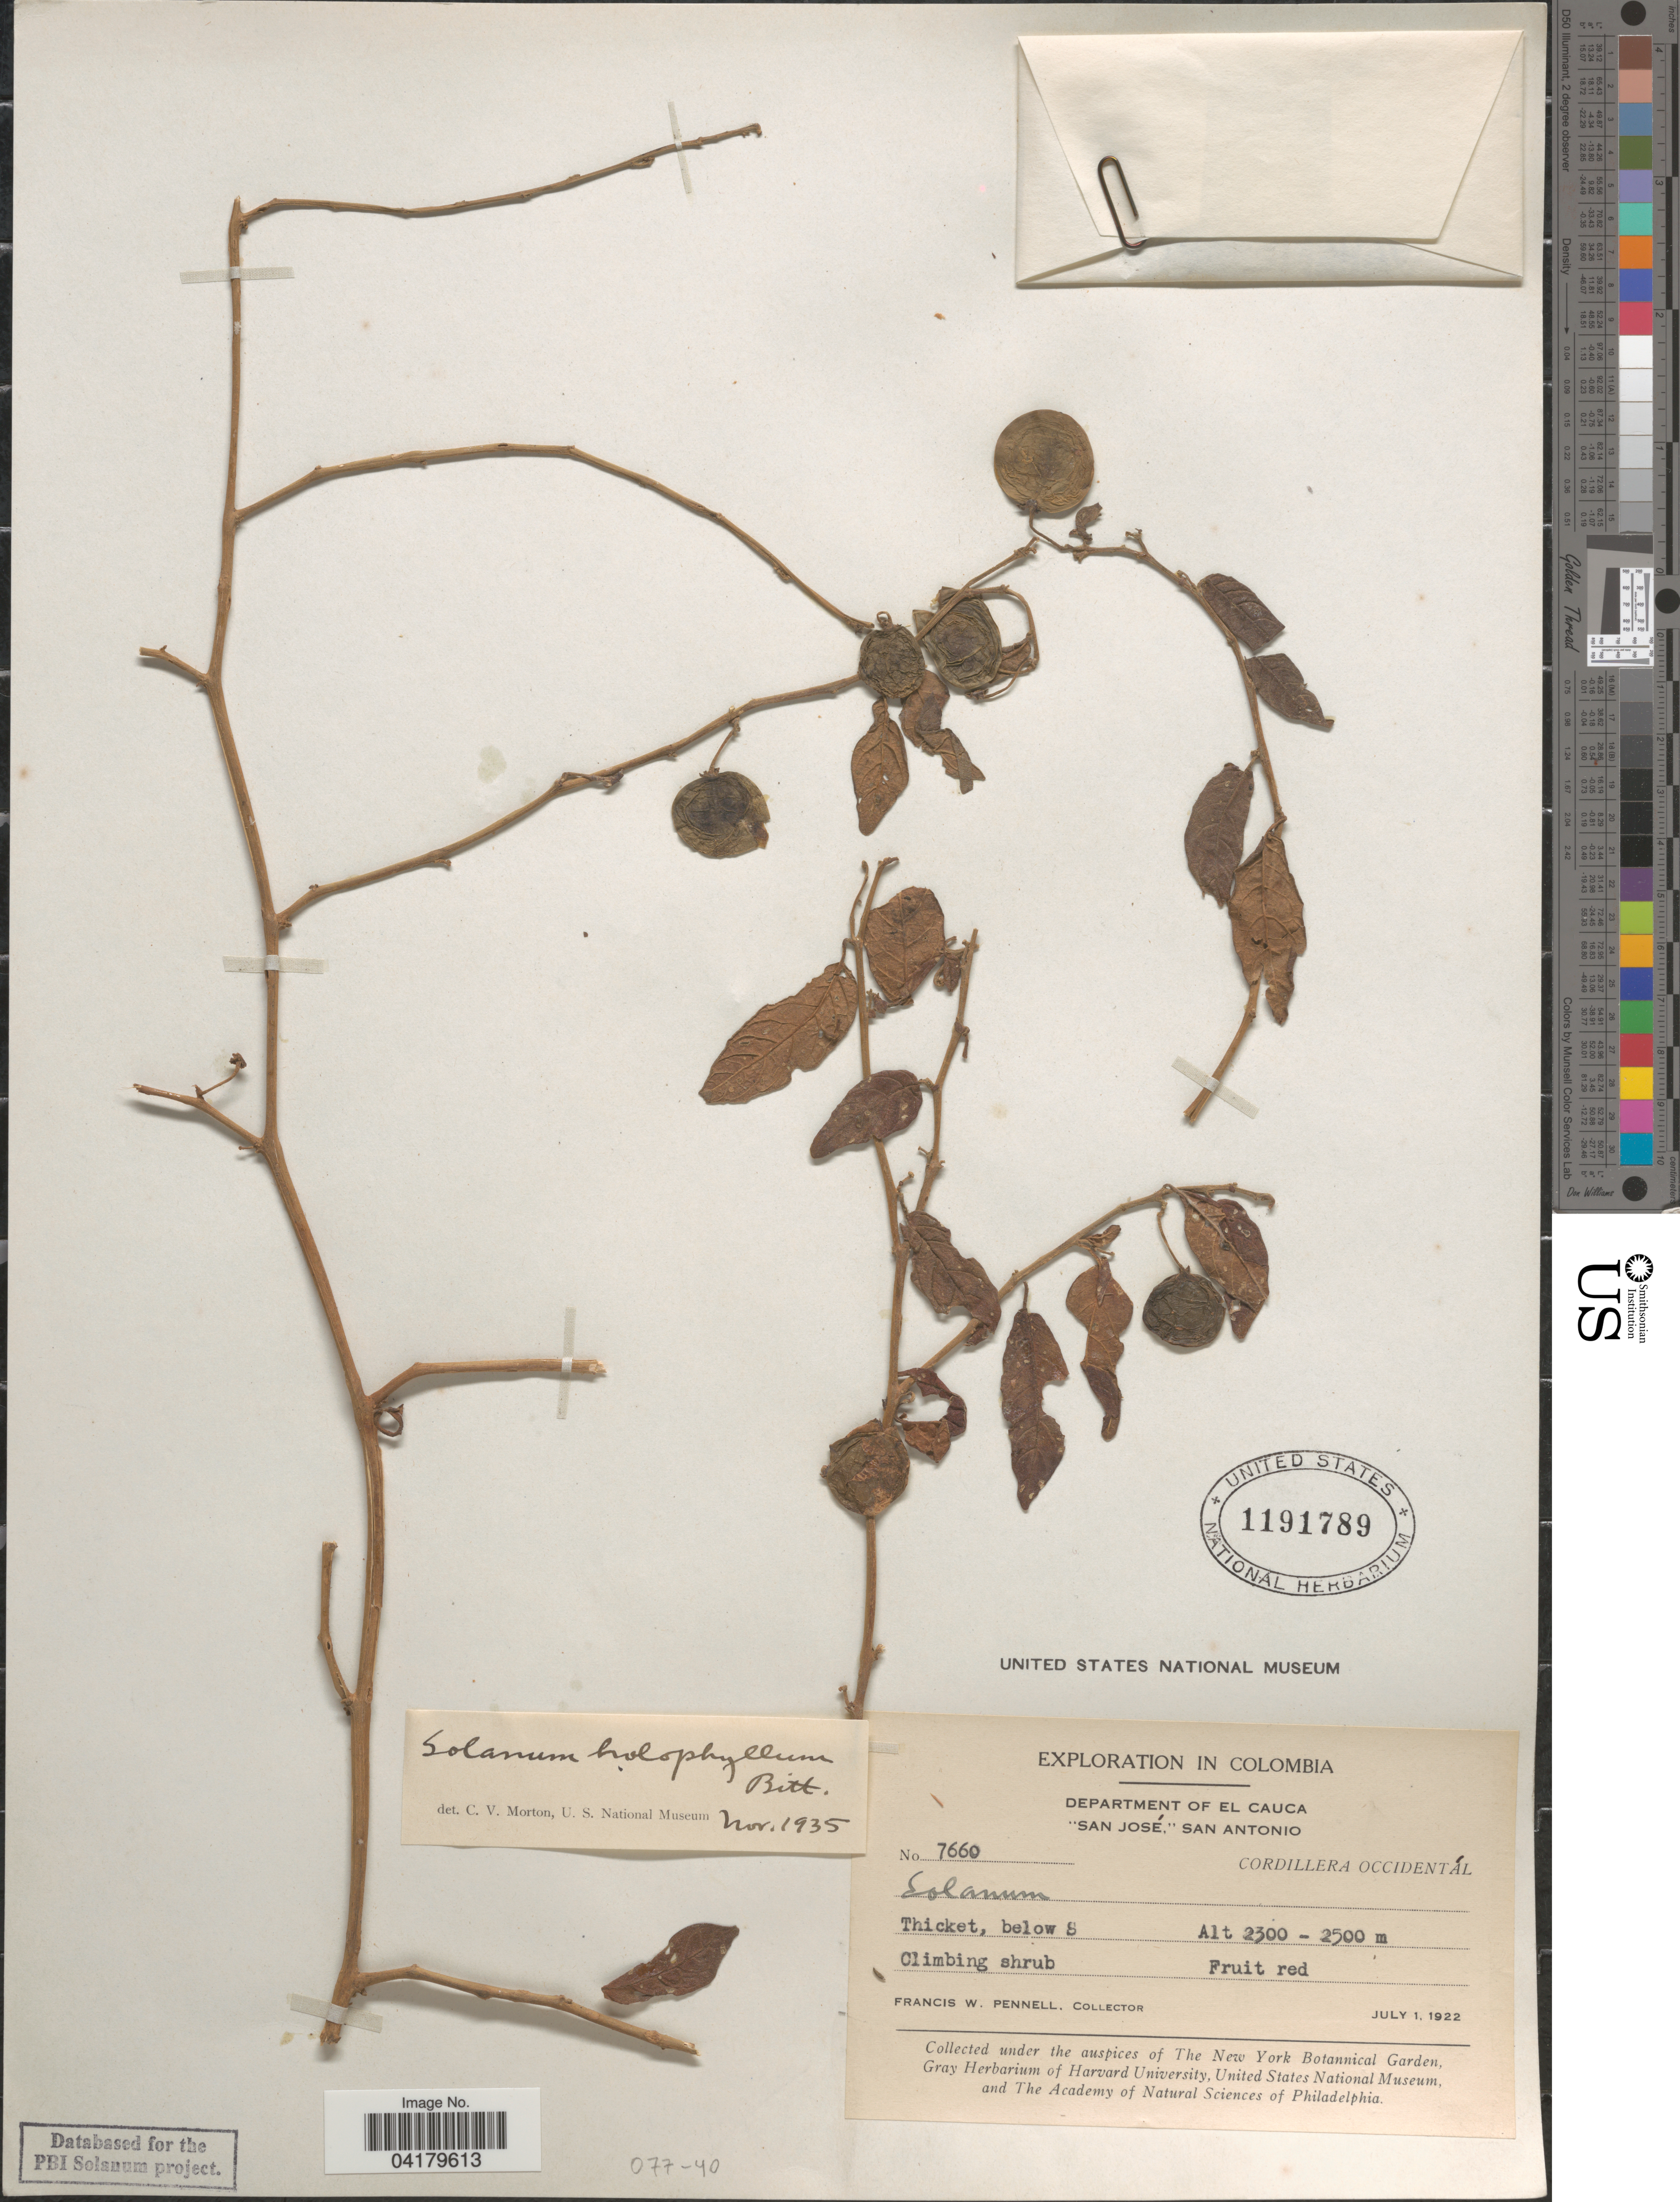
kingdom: Plantae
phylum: Tracheophyta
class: Magnoliopsida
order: Solanales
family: Solanaceae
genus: Solanum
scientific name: Solanum holophyllum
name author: Bitter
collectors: F. W. Pennell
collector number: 7660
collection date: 1922-07-01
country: Colombia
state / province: Cauca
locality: Exploration in Colombia. Department of El Cauca. "San José," San Antonio. Cordillera Occidentál.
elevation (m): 2300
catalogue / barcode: US 1191789